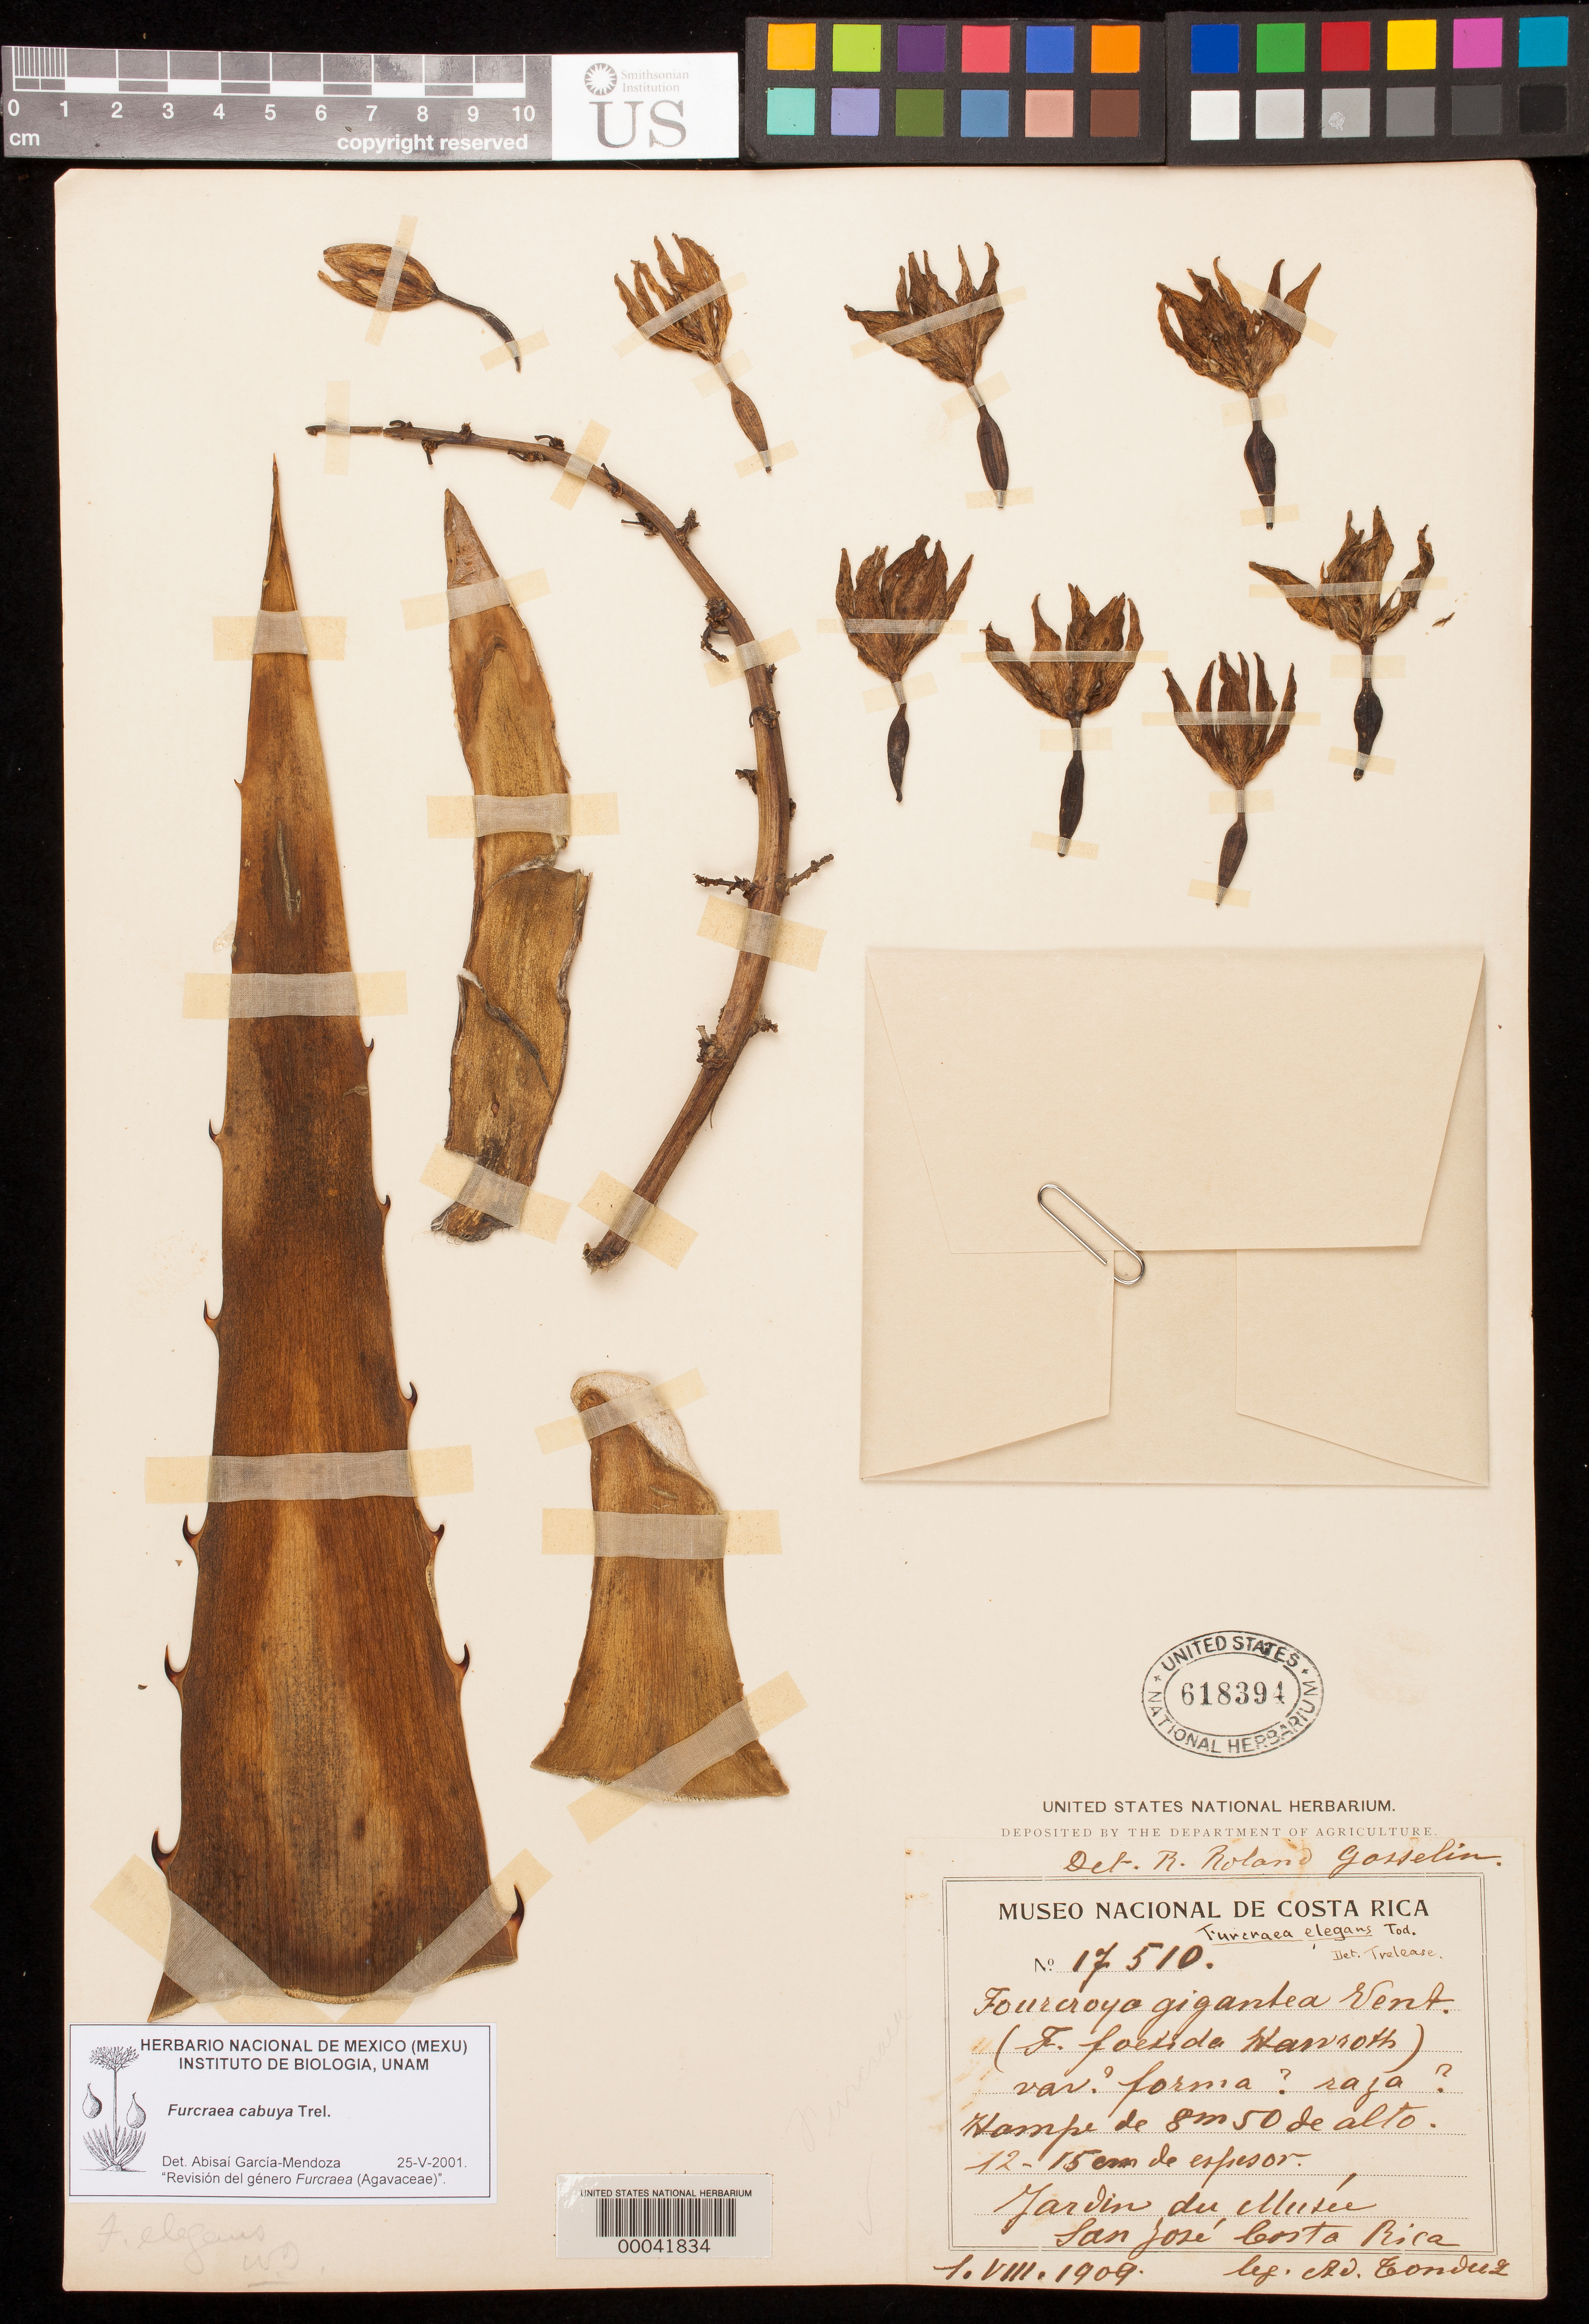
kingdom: Plantae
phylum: Tracheophyta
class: Liliopsida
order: Asparagales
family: Asparagaceae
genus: Furcraea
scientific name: Furcraea cabuya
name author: Trel.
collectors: A. Tonduz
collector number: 17510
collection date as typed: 01 Aug 1909 or 08 Jan 1909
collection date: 1909-01-08 or 1909-08-01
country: Costa Rica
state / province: San José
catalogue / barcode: US 618394